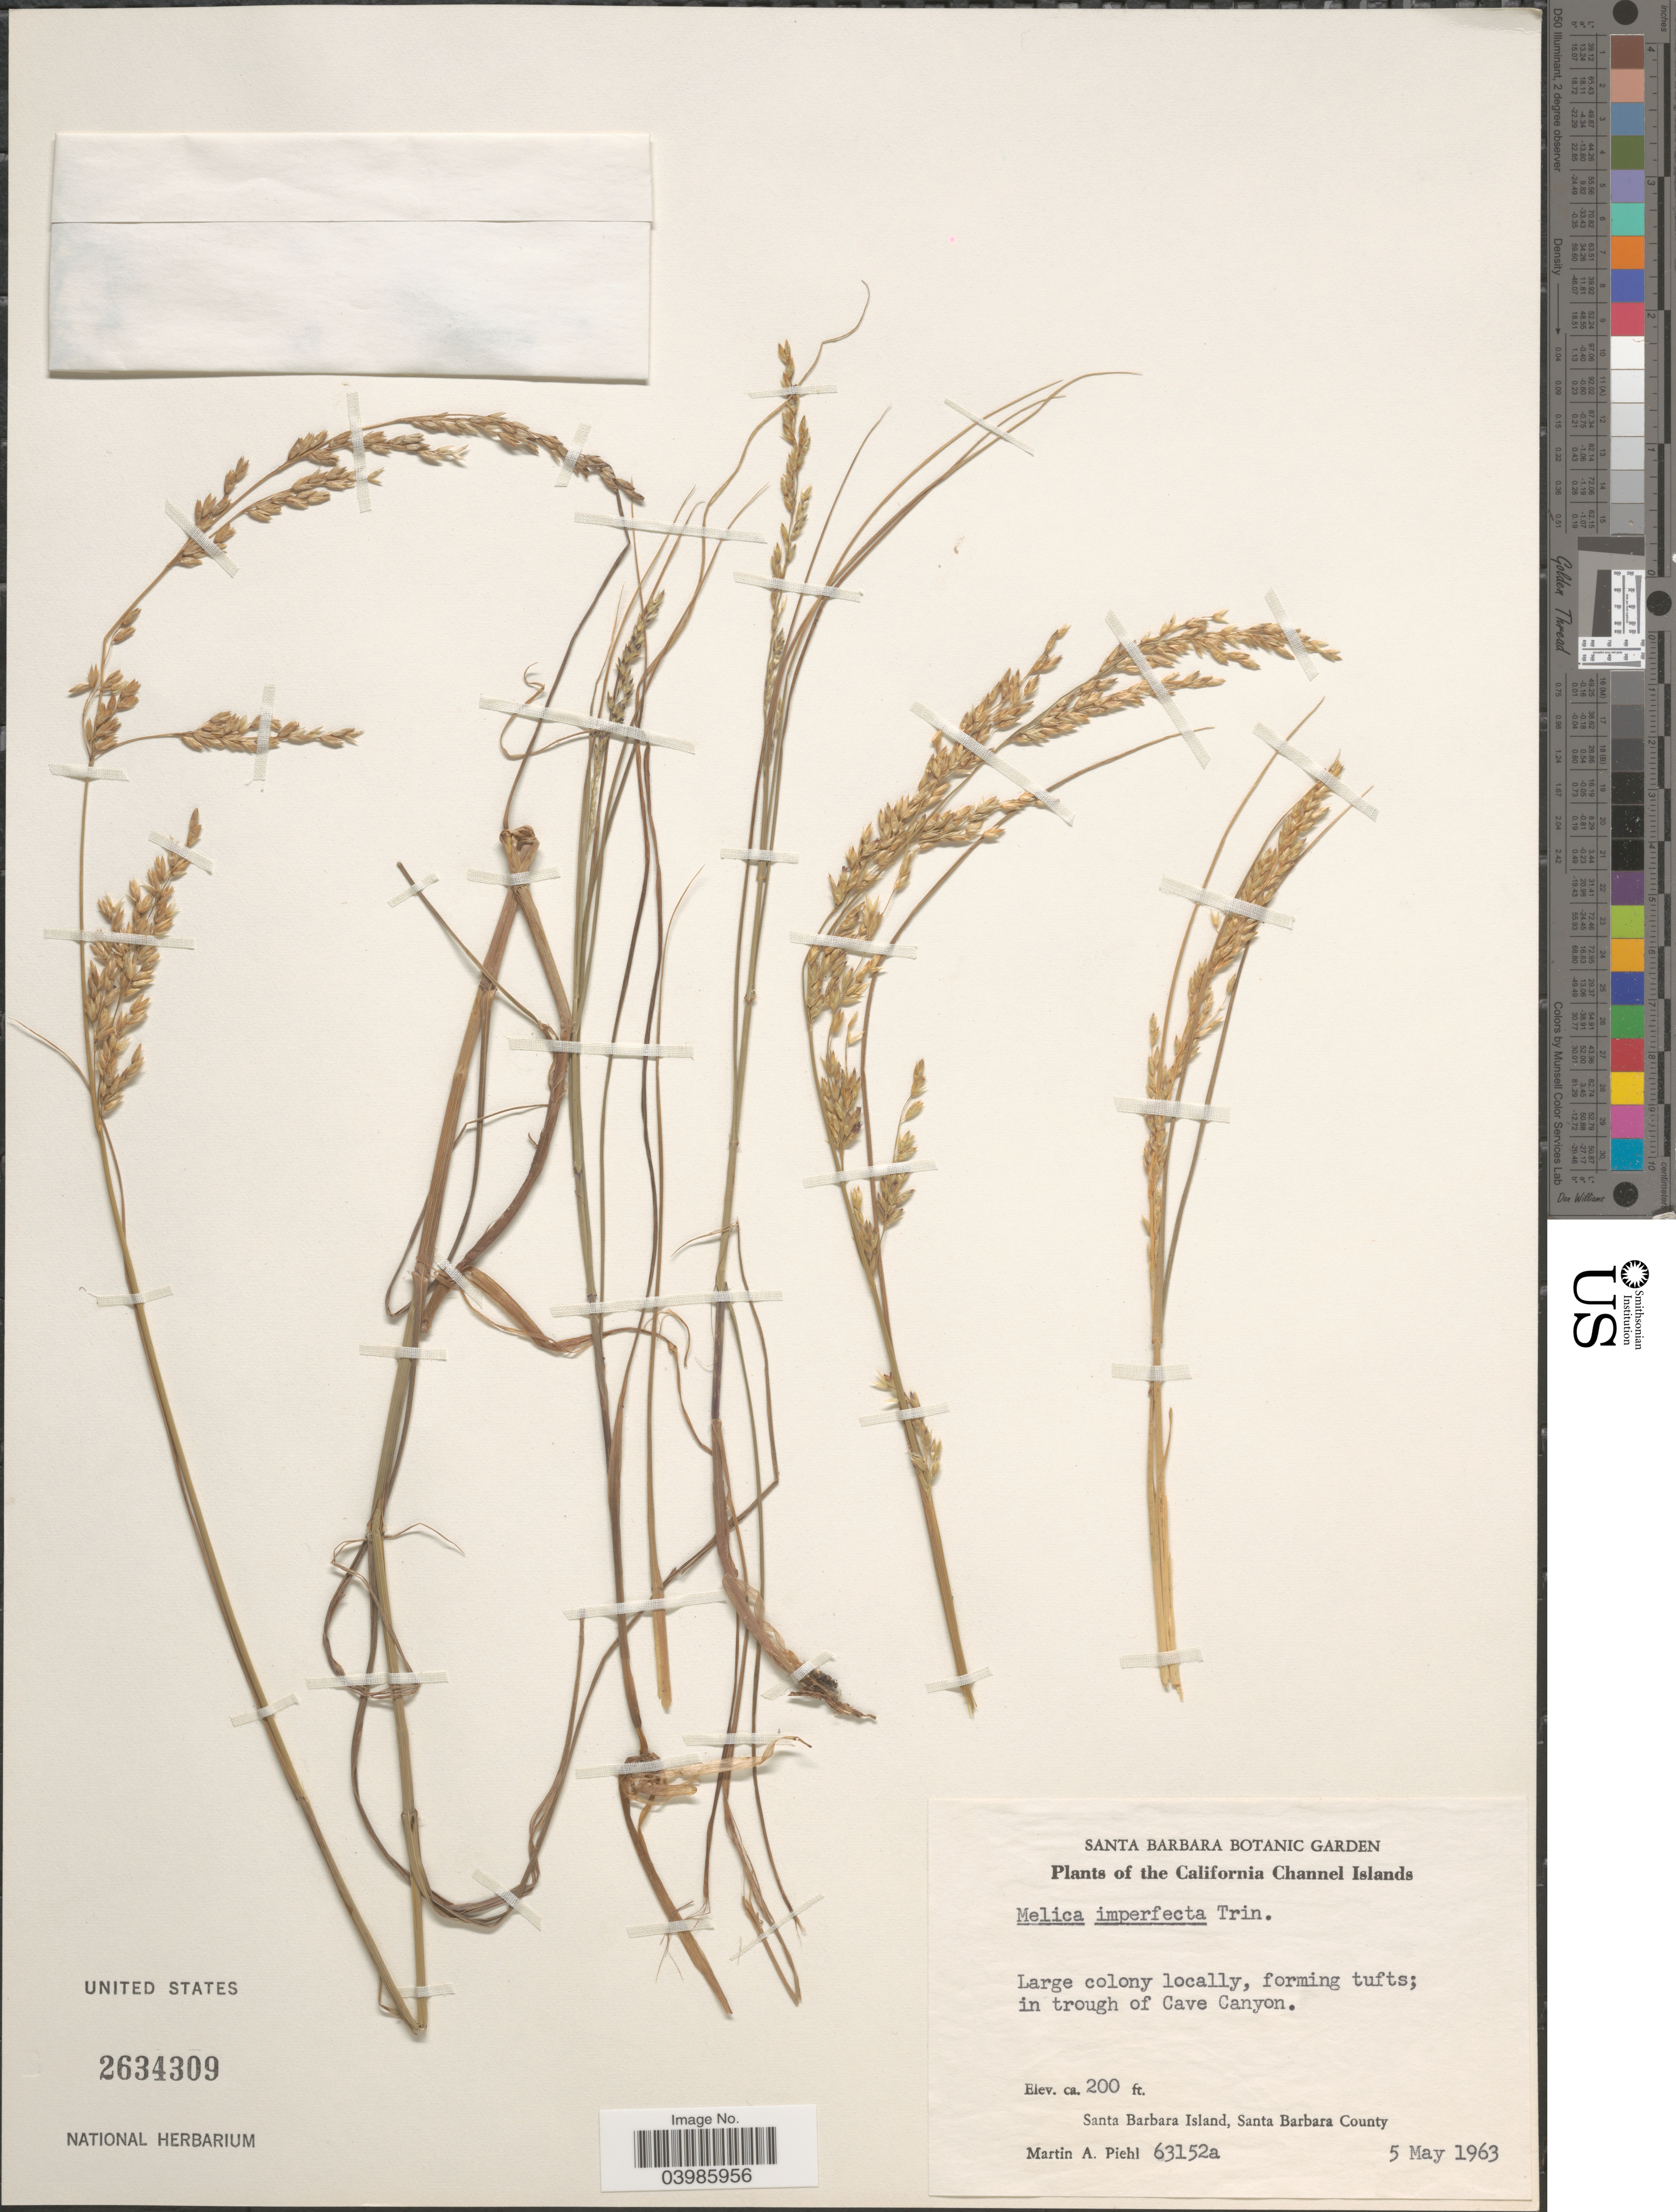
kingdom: Plantae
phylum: Tracheophyta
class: Liliopsida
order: Poales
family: Poaceae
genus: Melica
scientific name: Melica imperfecta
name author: Trin.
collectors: M. Piehl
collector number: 63152a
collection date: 1963-05-05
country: United States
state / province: California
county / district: Santa Barbara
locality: The California Channel Islands. In trough of Cave Canyon. Santa Barbara Island, Santa Barbara County.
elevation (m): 61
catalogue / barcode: US 2634309